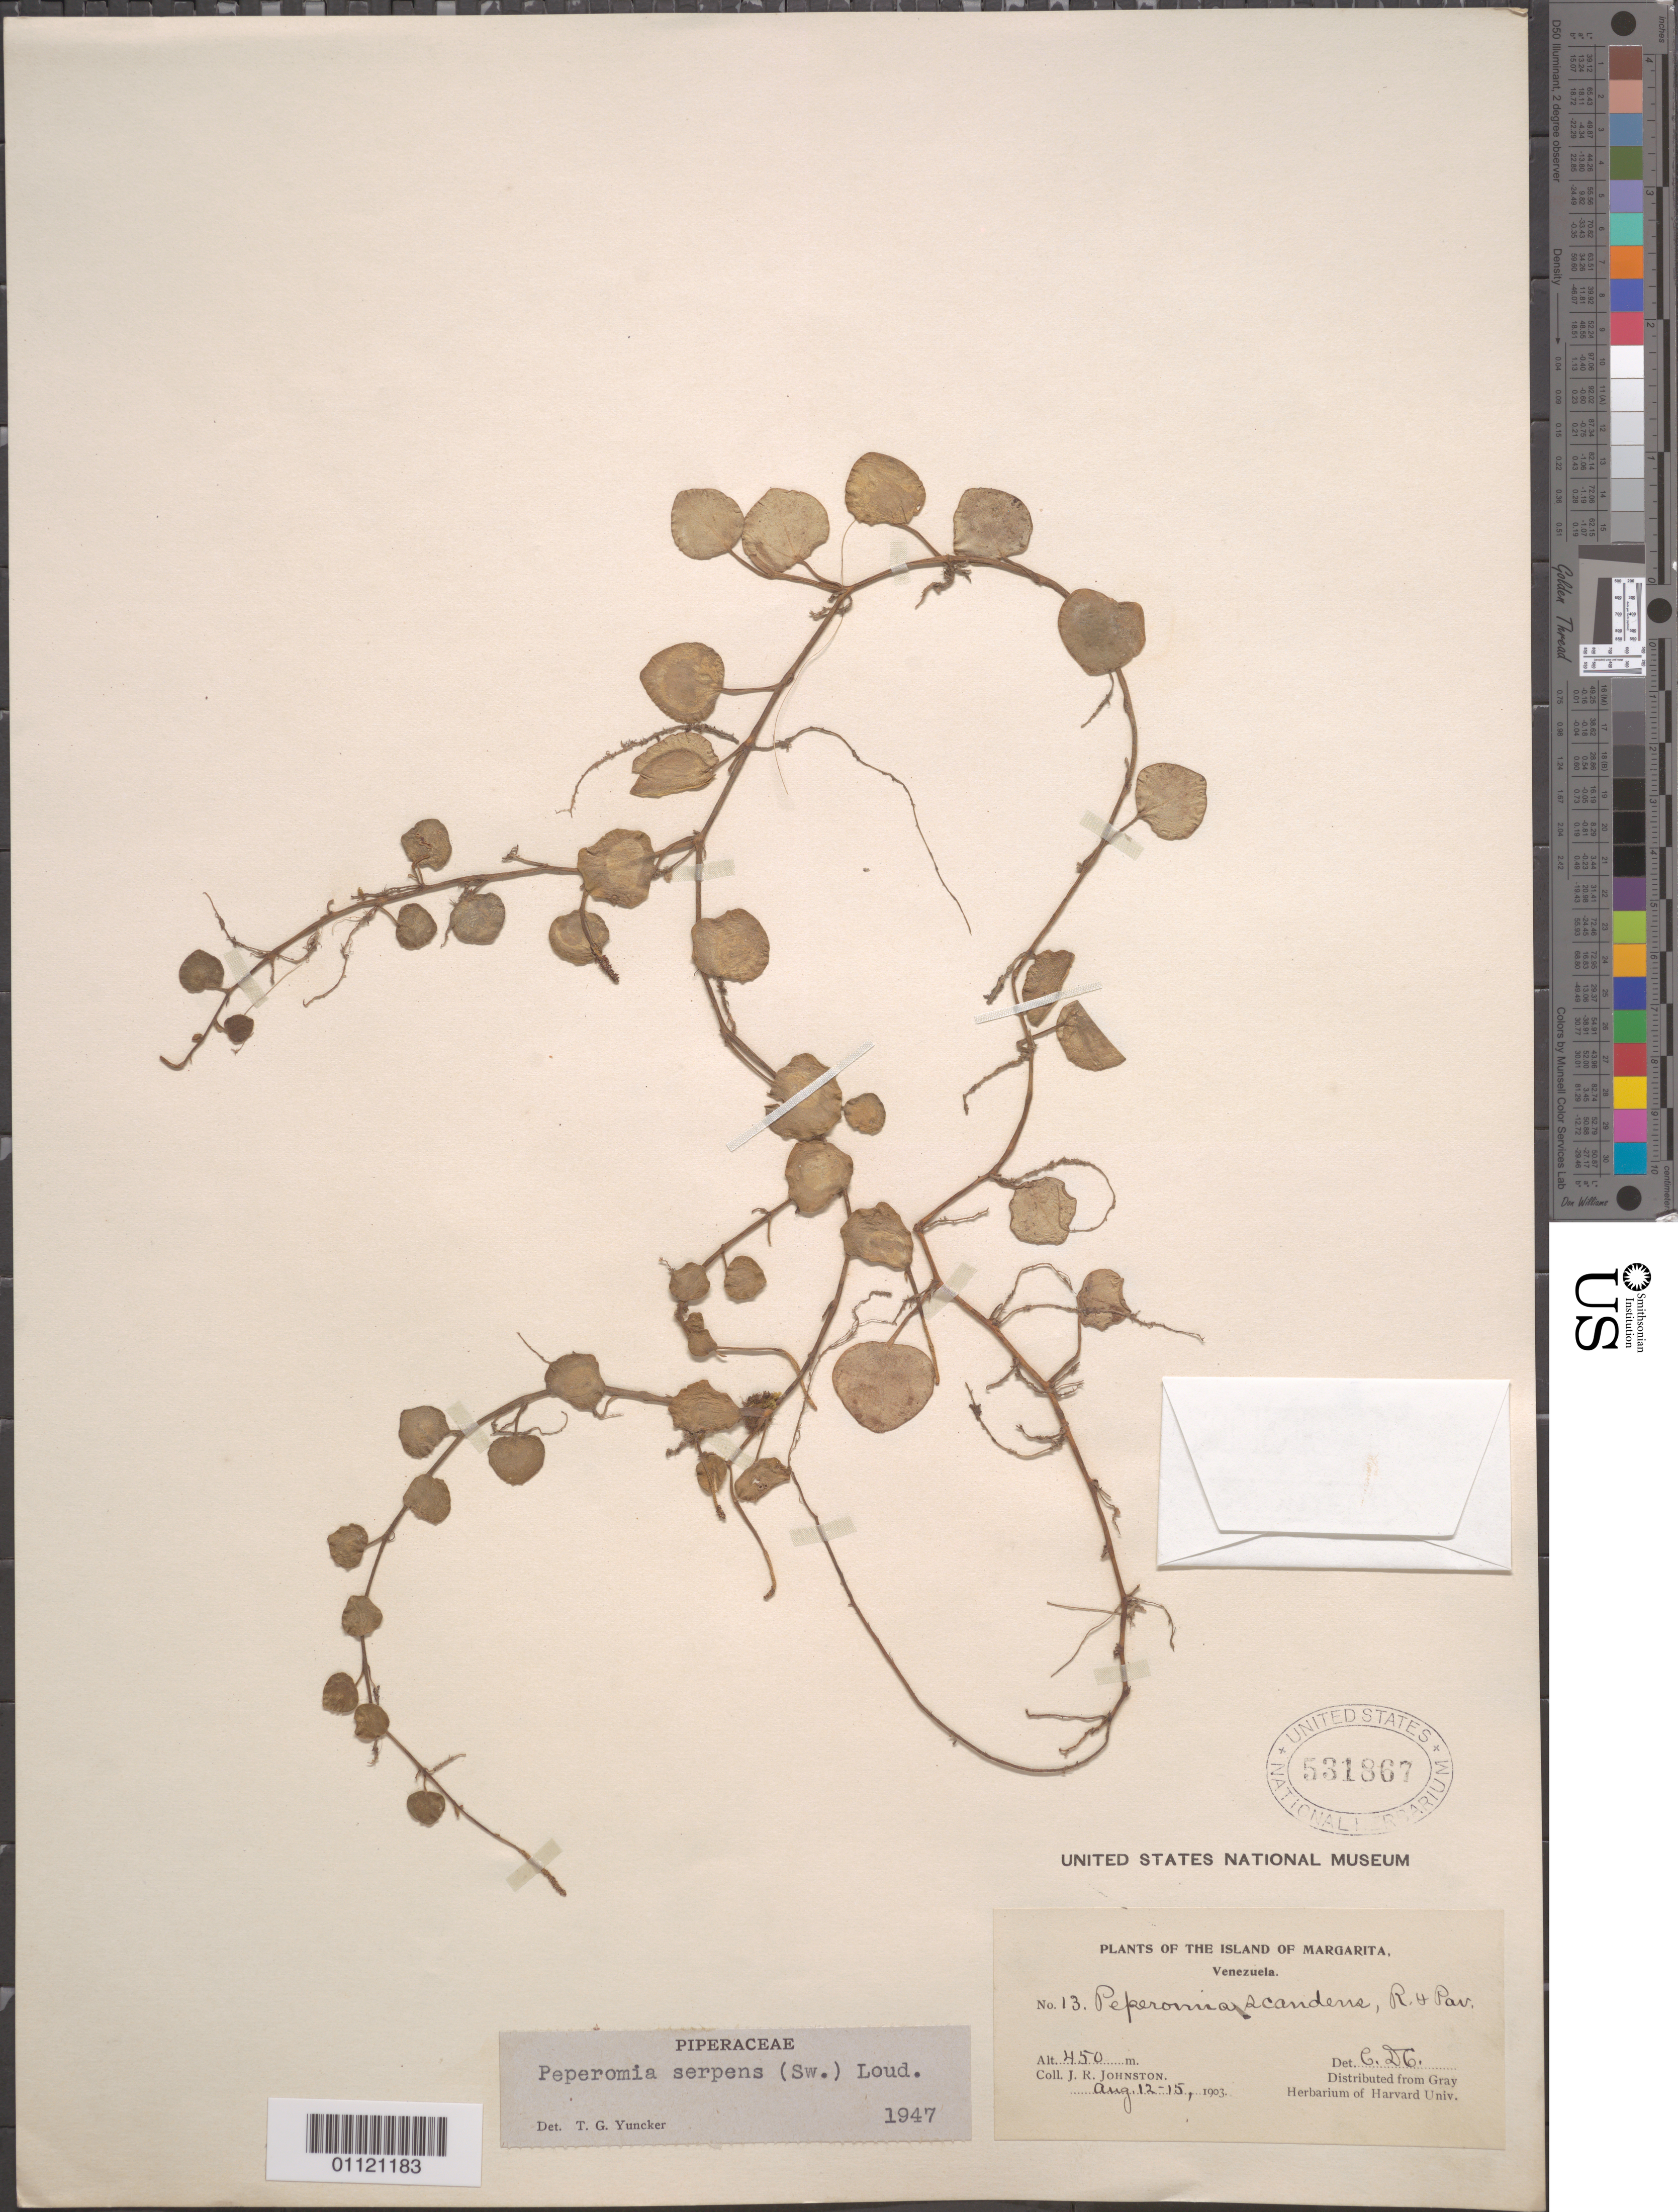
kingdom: Plantae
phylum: Tracheophyta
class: Magnoliopsida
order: Piperales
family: Piperaceae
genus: Peperomia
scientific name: Peperomia serpens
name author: (Sw.) Loudon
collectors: J. Johnston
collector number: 13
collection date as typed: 12 Aug 1903 to 15 Aug 1903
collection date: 1903-08-12/1903-08-15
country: Venezuela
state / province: Nueva Esparta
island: Margarita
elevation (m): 450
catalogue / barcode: US 531867